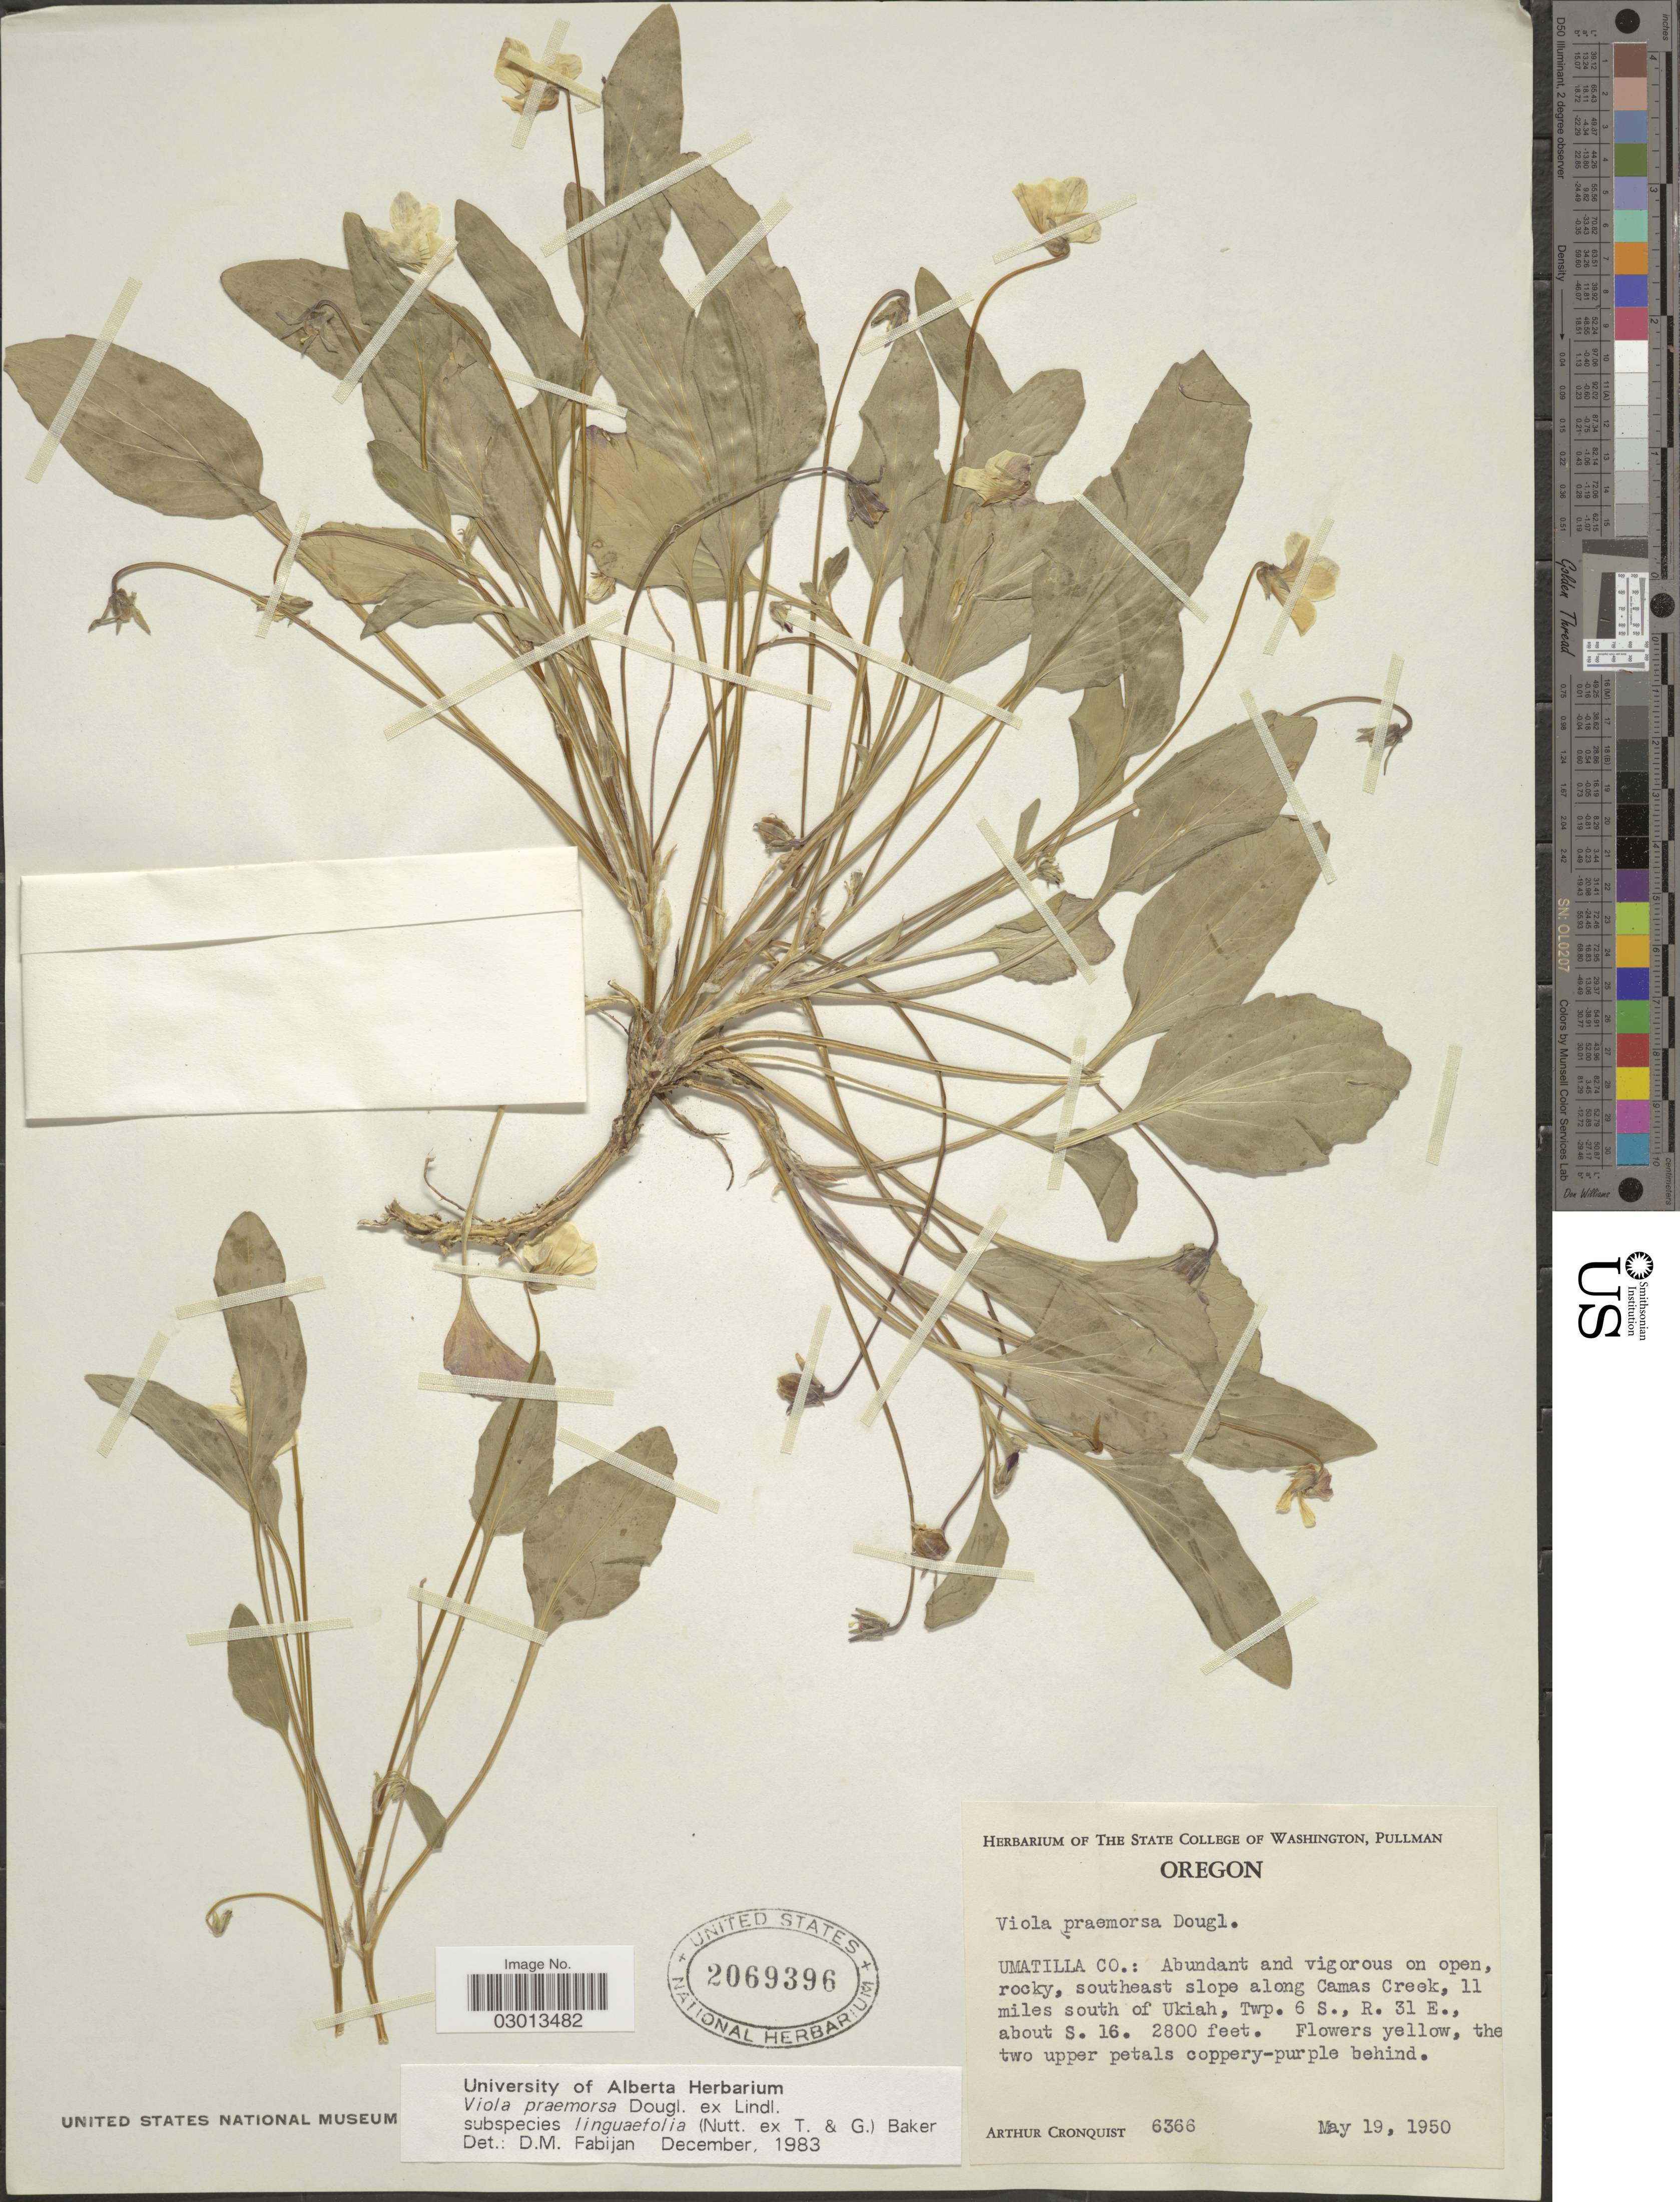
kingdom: Plantae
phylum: Tracheophyta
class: Magnoliopsida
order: Malpighiales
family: Violaceae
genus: Viola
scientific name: Viola praemorsa subsp. linguifolia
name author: (Nutt.) M.S. Baker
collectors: A. J. Cronquist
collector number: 6366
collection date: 1950-05-19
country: United States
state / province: Oregon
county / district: Umatilla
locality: Umatilla Co.: southeast slope along Camas Creek, 11 miles south of Ukiah, Twp. 6 S., R. 31 E., about S. 16.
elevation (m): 853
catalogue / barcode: US 2069396